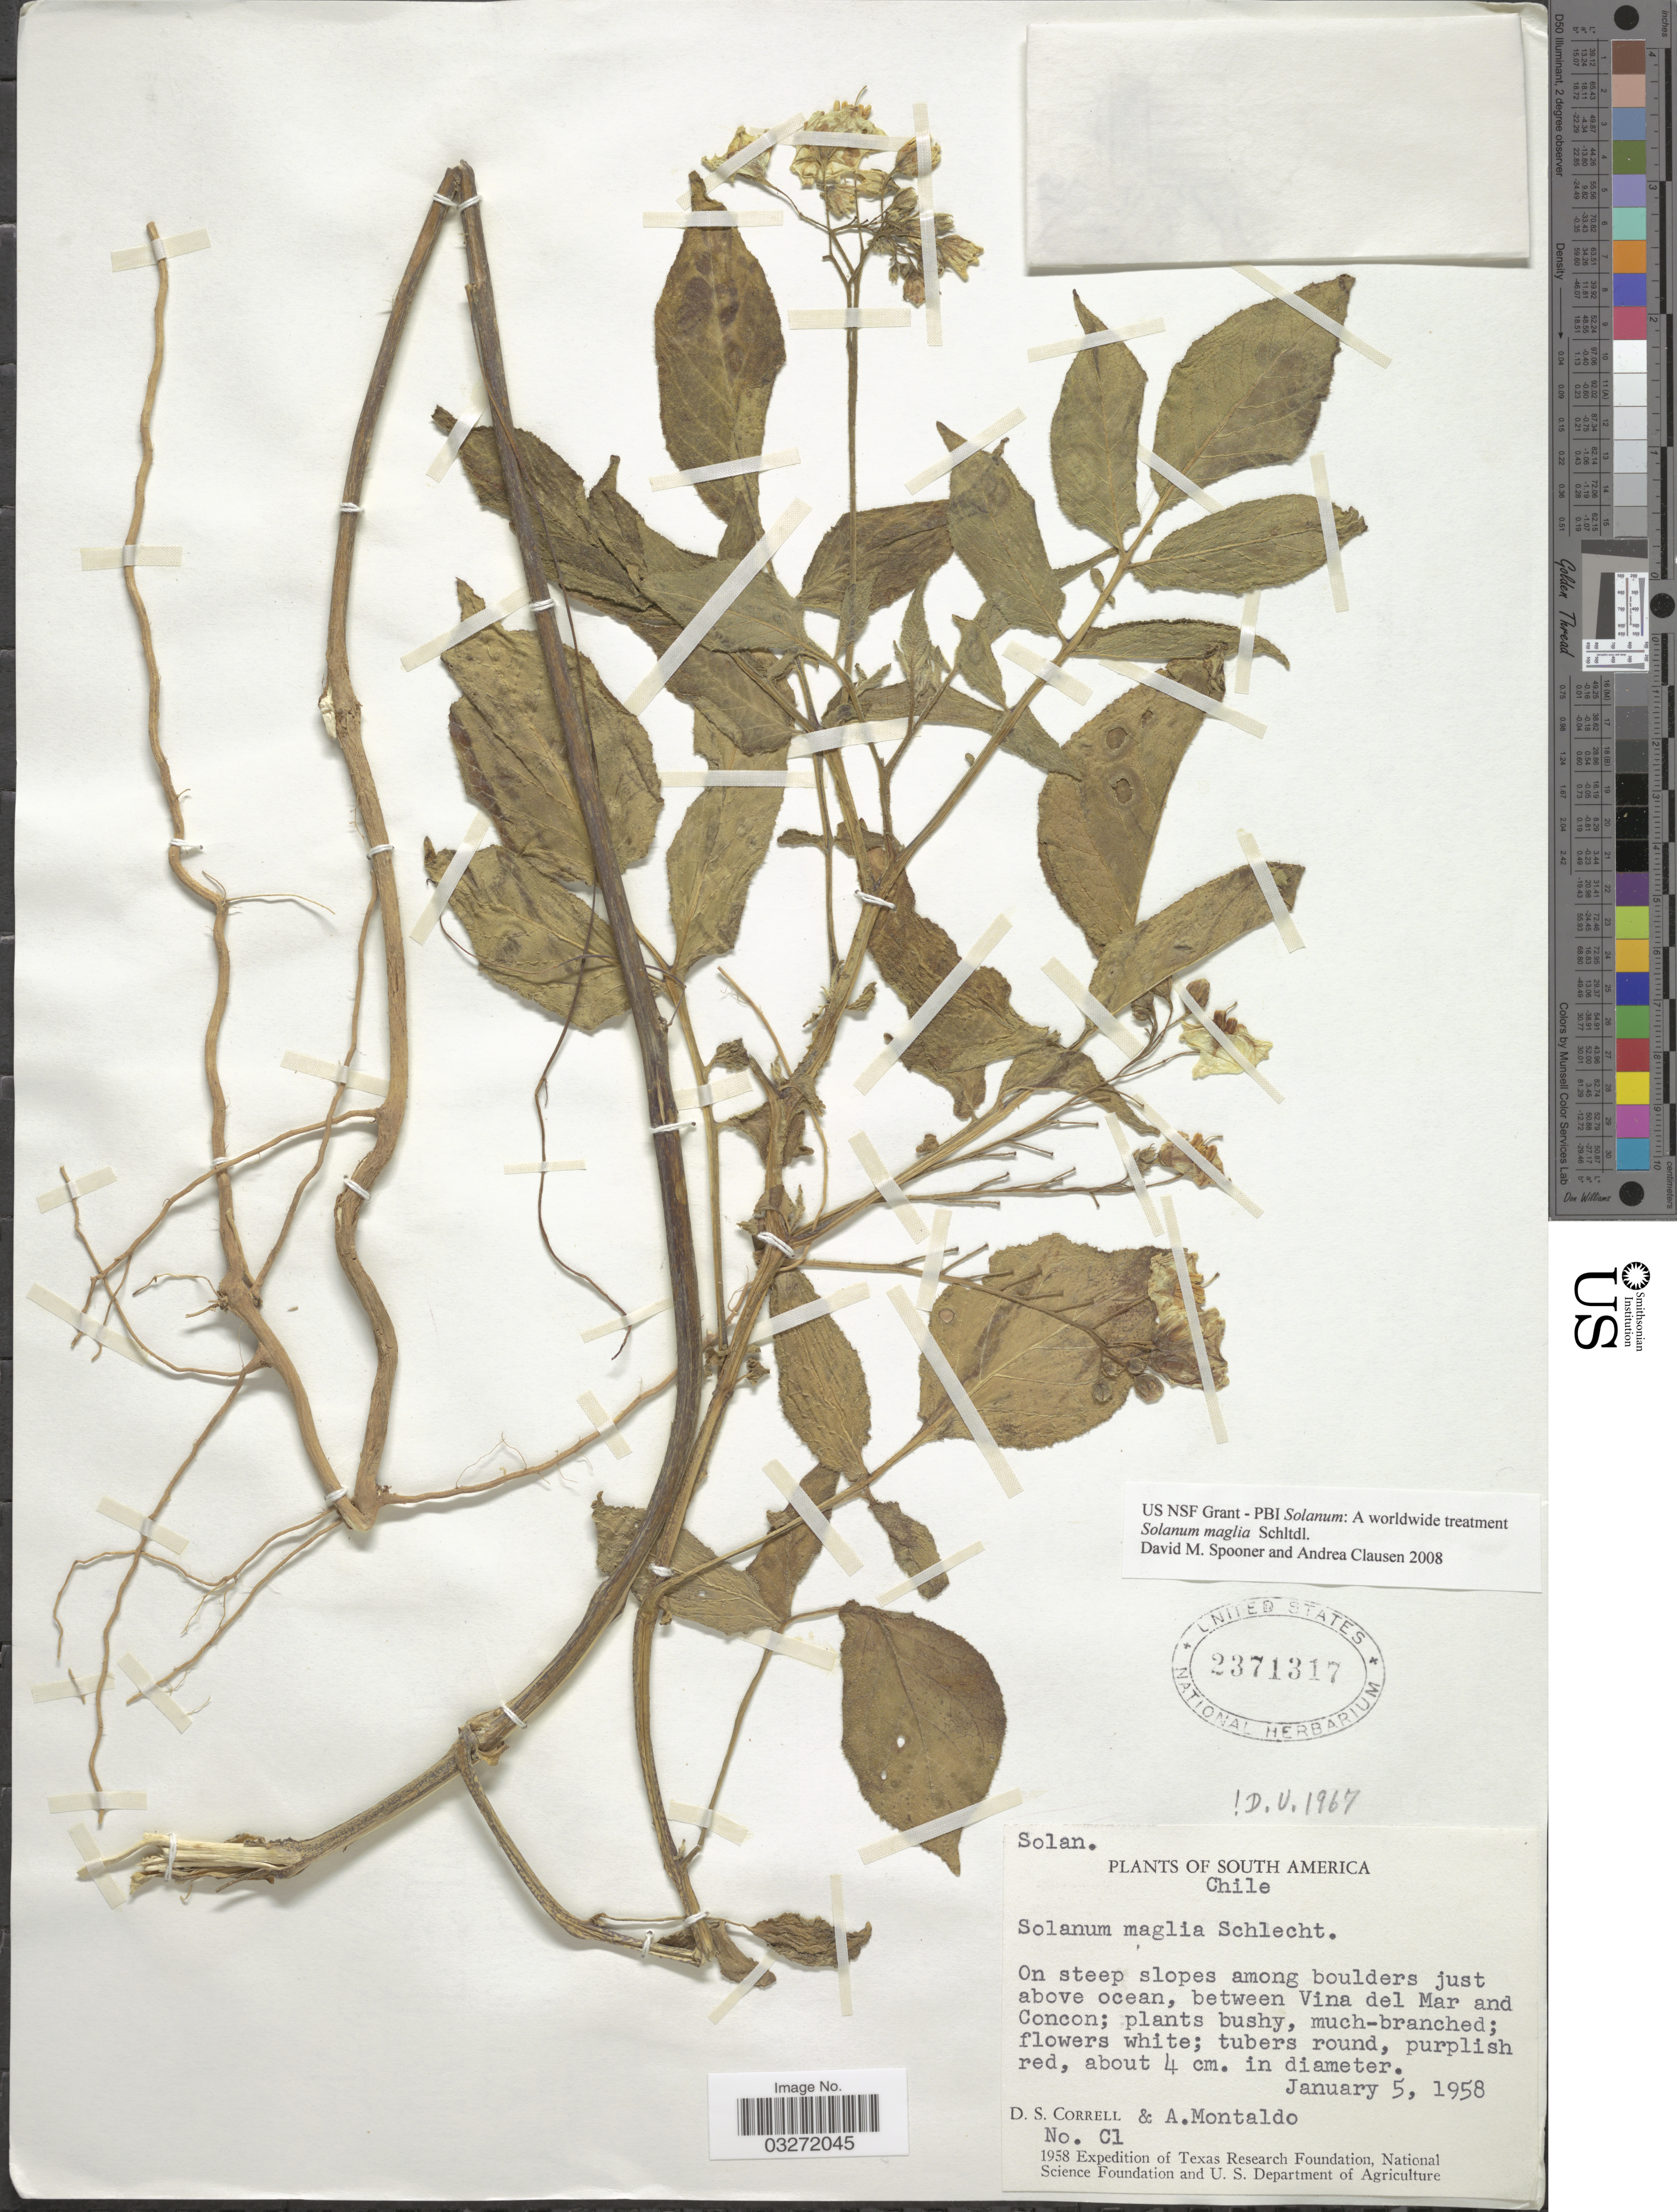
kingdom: Plantae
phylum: Tracheophyta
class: Magnoliopsida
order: Solanales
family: Solanaceae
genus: Solanum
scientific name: Solanum maglia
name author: Schltdl.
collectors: D. S. Correll & A. Montaldo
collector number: C1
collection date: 1958-01-05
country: Chile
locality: On steep slopes among boulders just above ocean, between Vina del Mar and Concon.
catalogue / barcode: US 2371317